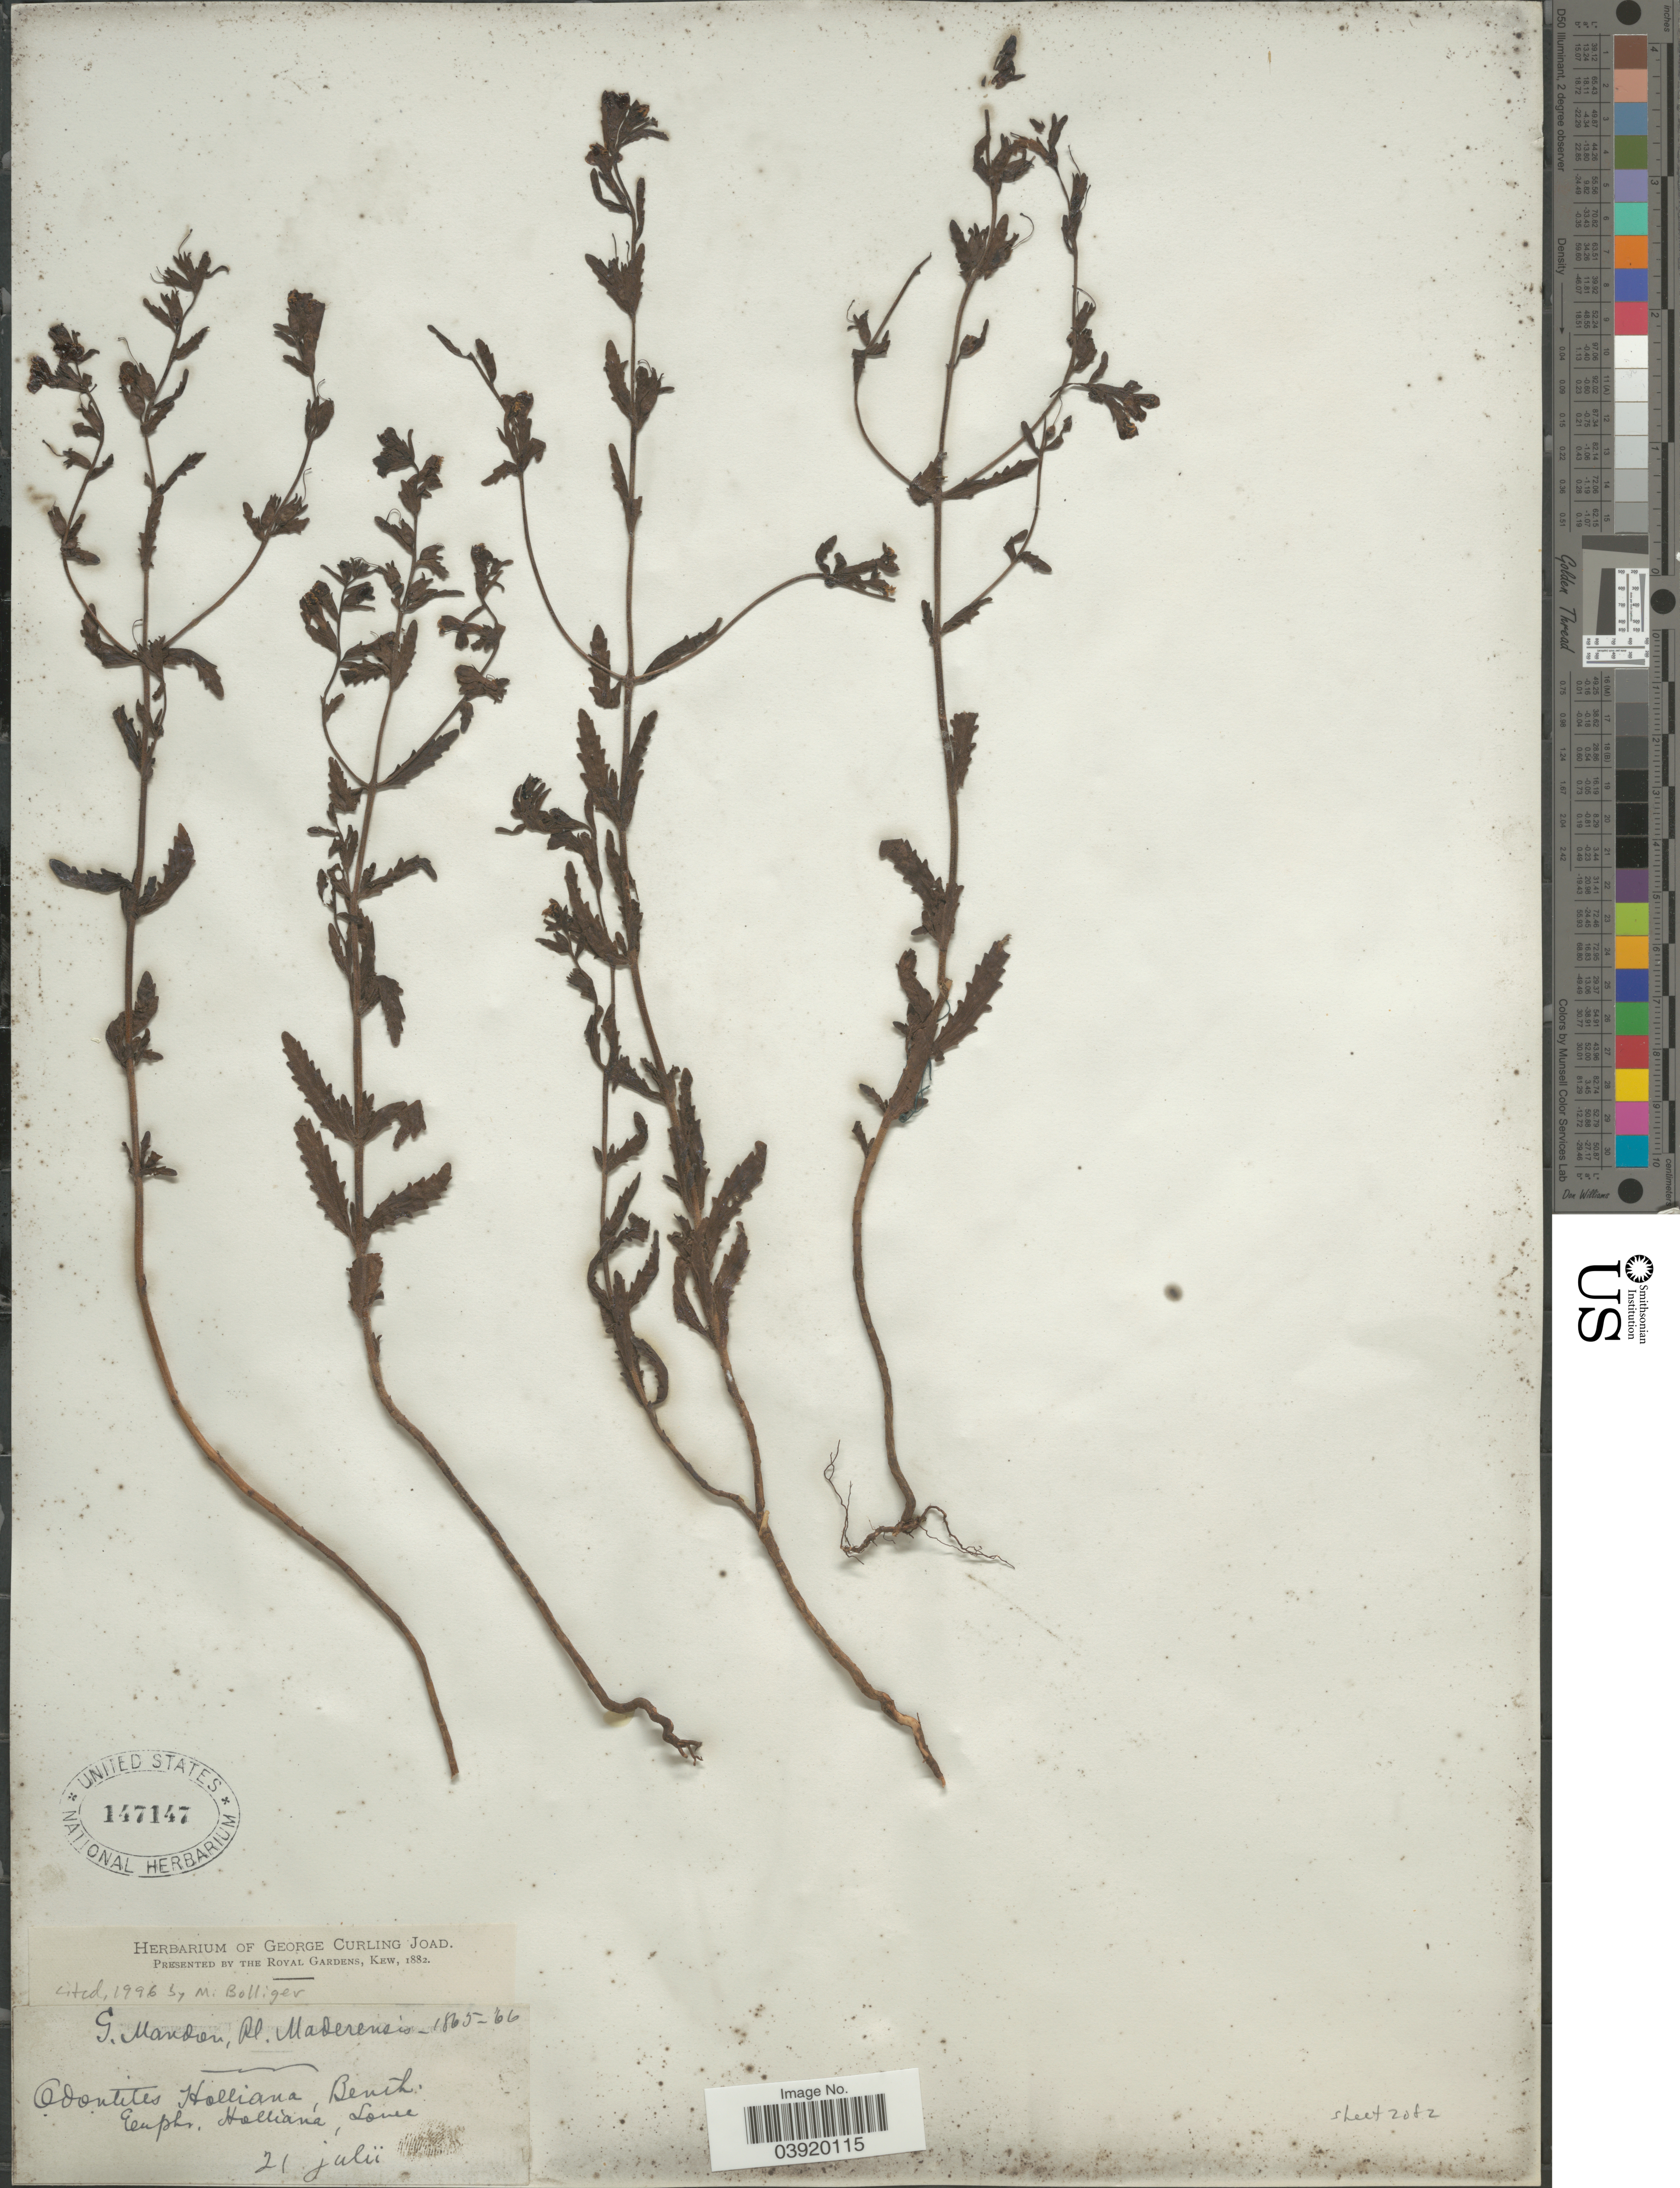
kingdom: Plantae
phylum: Tracheophyta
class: Magnoliopsida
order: Lamiales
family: Orobanchaceae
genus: Odontites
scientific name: Odontites hollianus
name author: Benth.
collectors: G. Mandon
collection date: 1865-07-21/1866-07-21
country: Portugal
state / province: Madeira (Aut. Reg.)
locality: Maderensis.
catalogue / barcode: US 147147